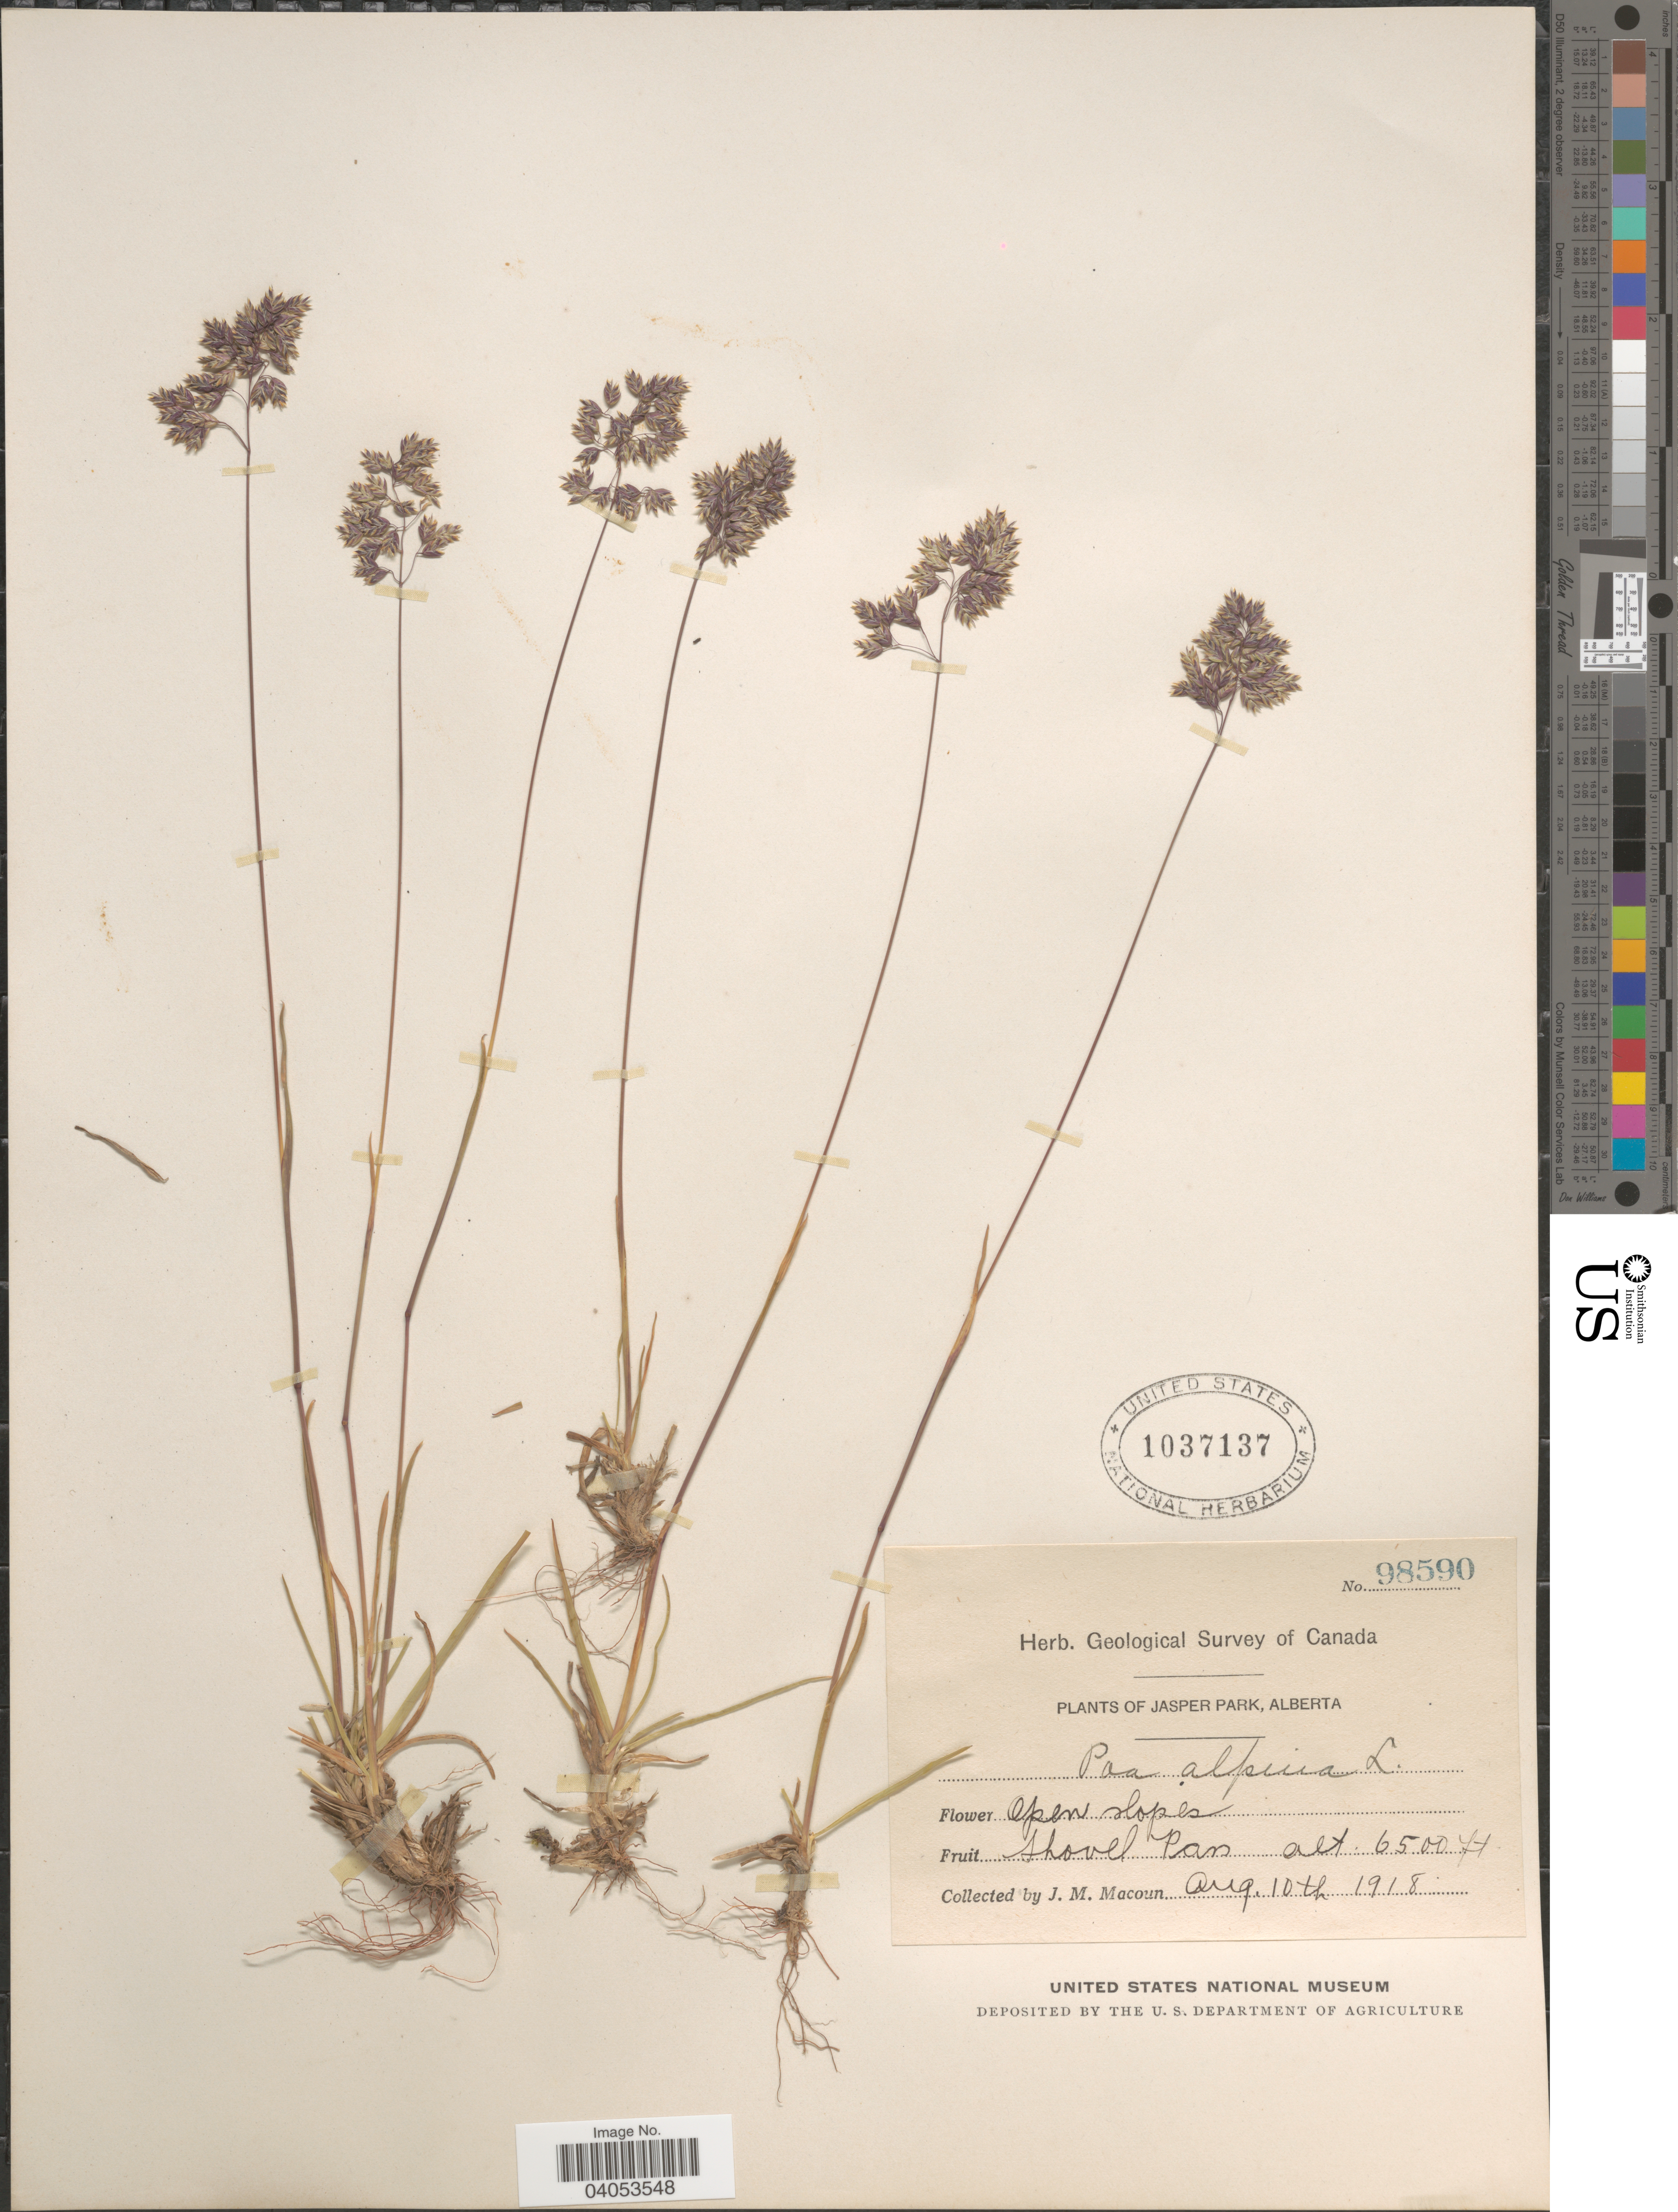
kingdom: Plantae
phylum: Tracheophyta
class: Liliopsida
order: Poales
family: Poaceae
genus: Poa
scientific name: Poa alpina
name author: L.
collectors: J. M. Macoun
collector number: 98590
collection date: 1918-08-10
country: Canada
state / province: Alberta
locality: Jasper Park. Shovel Pass.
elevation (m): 1981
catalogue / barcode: US 1037137